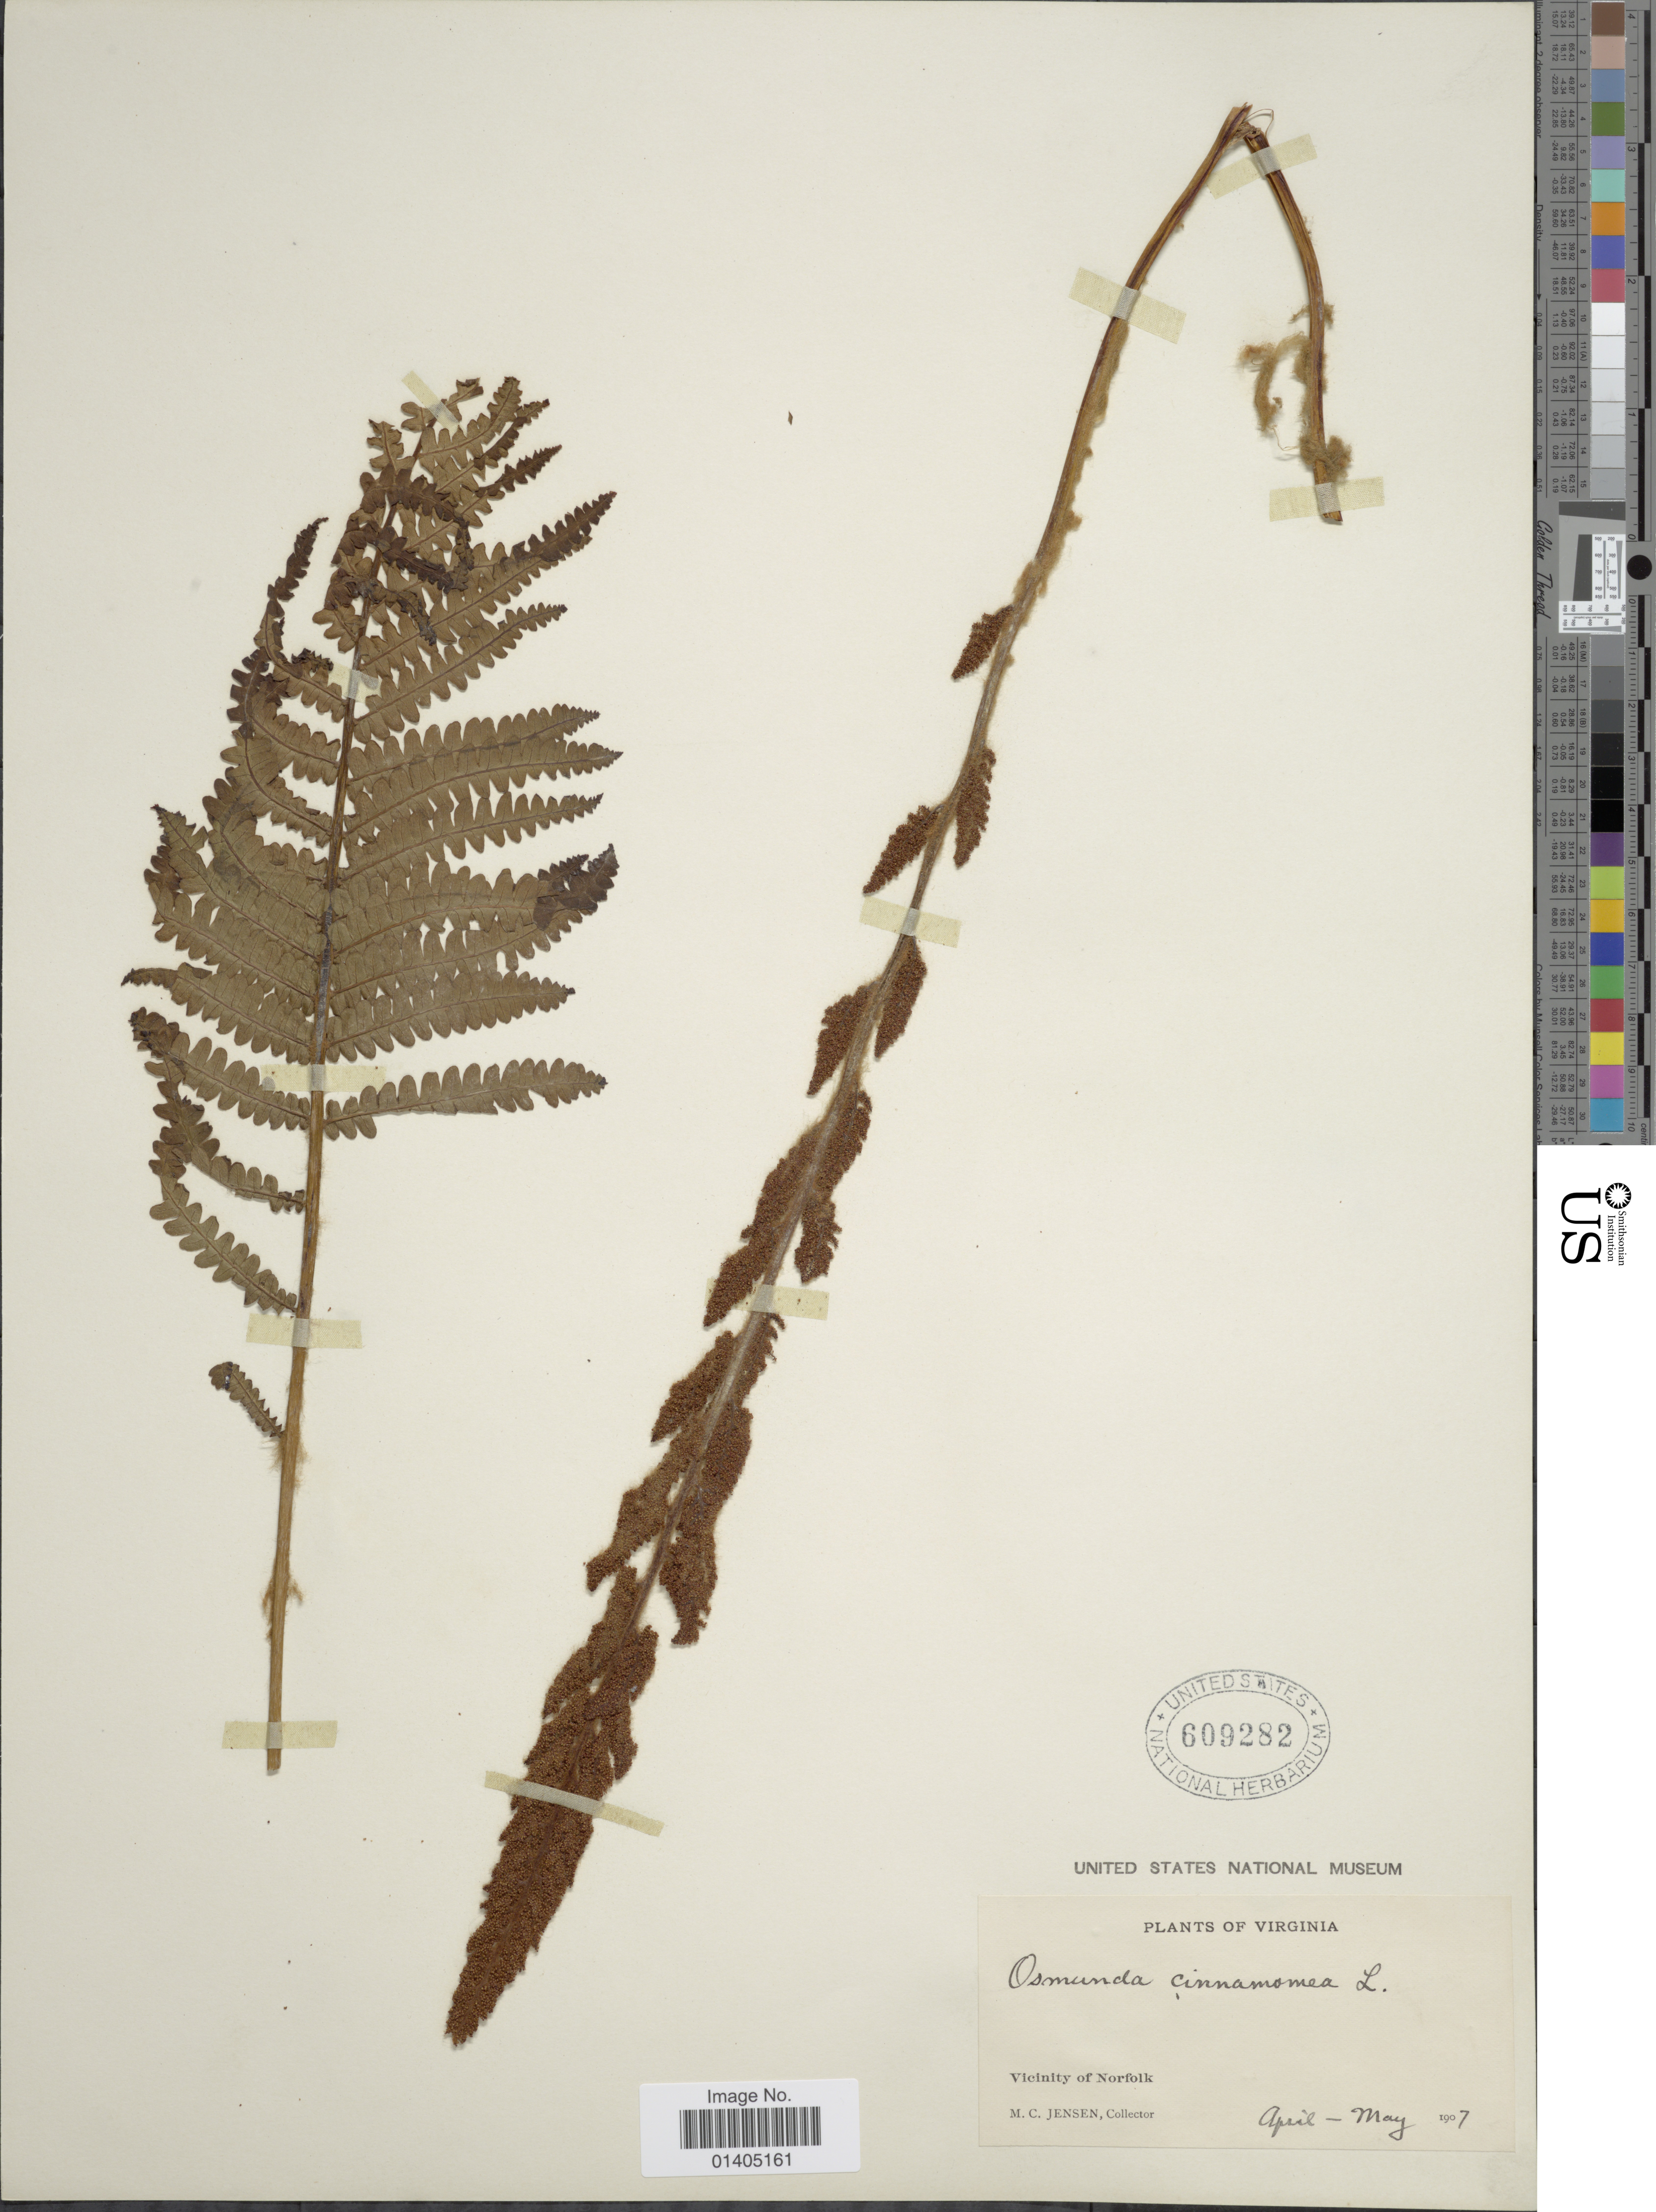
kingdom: Plantae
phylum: Tracheophyta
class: Polypodiopsida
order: Osmundales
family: Osmundaceae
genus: Osmundastrum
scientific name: Osmundastrum cinnamomeum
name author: (L.) C. Presl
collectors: M. C. Jensen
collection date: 1907-04/1907-05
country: United States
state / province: Virginia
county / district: City of Norfolk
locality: Vicinity of Norfolk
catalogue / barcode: US 609282